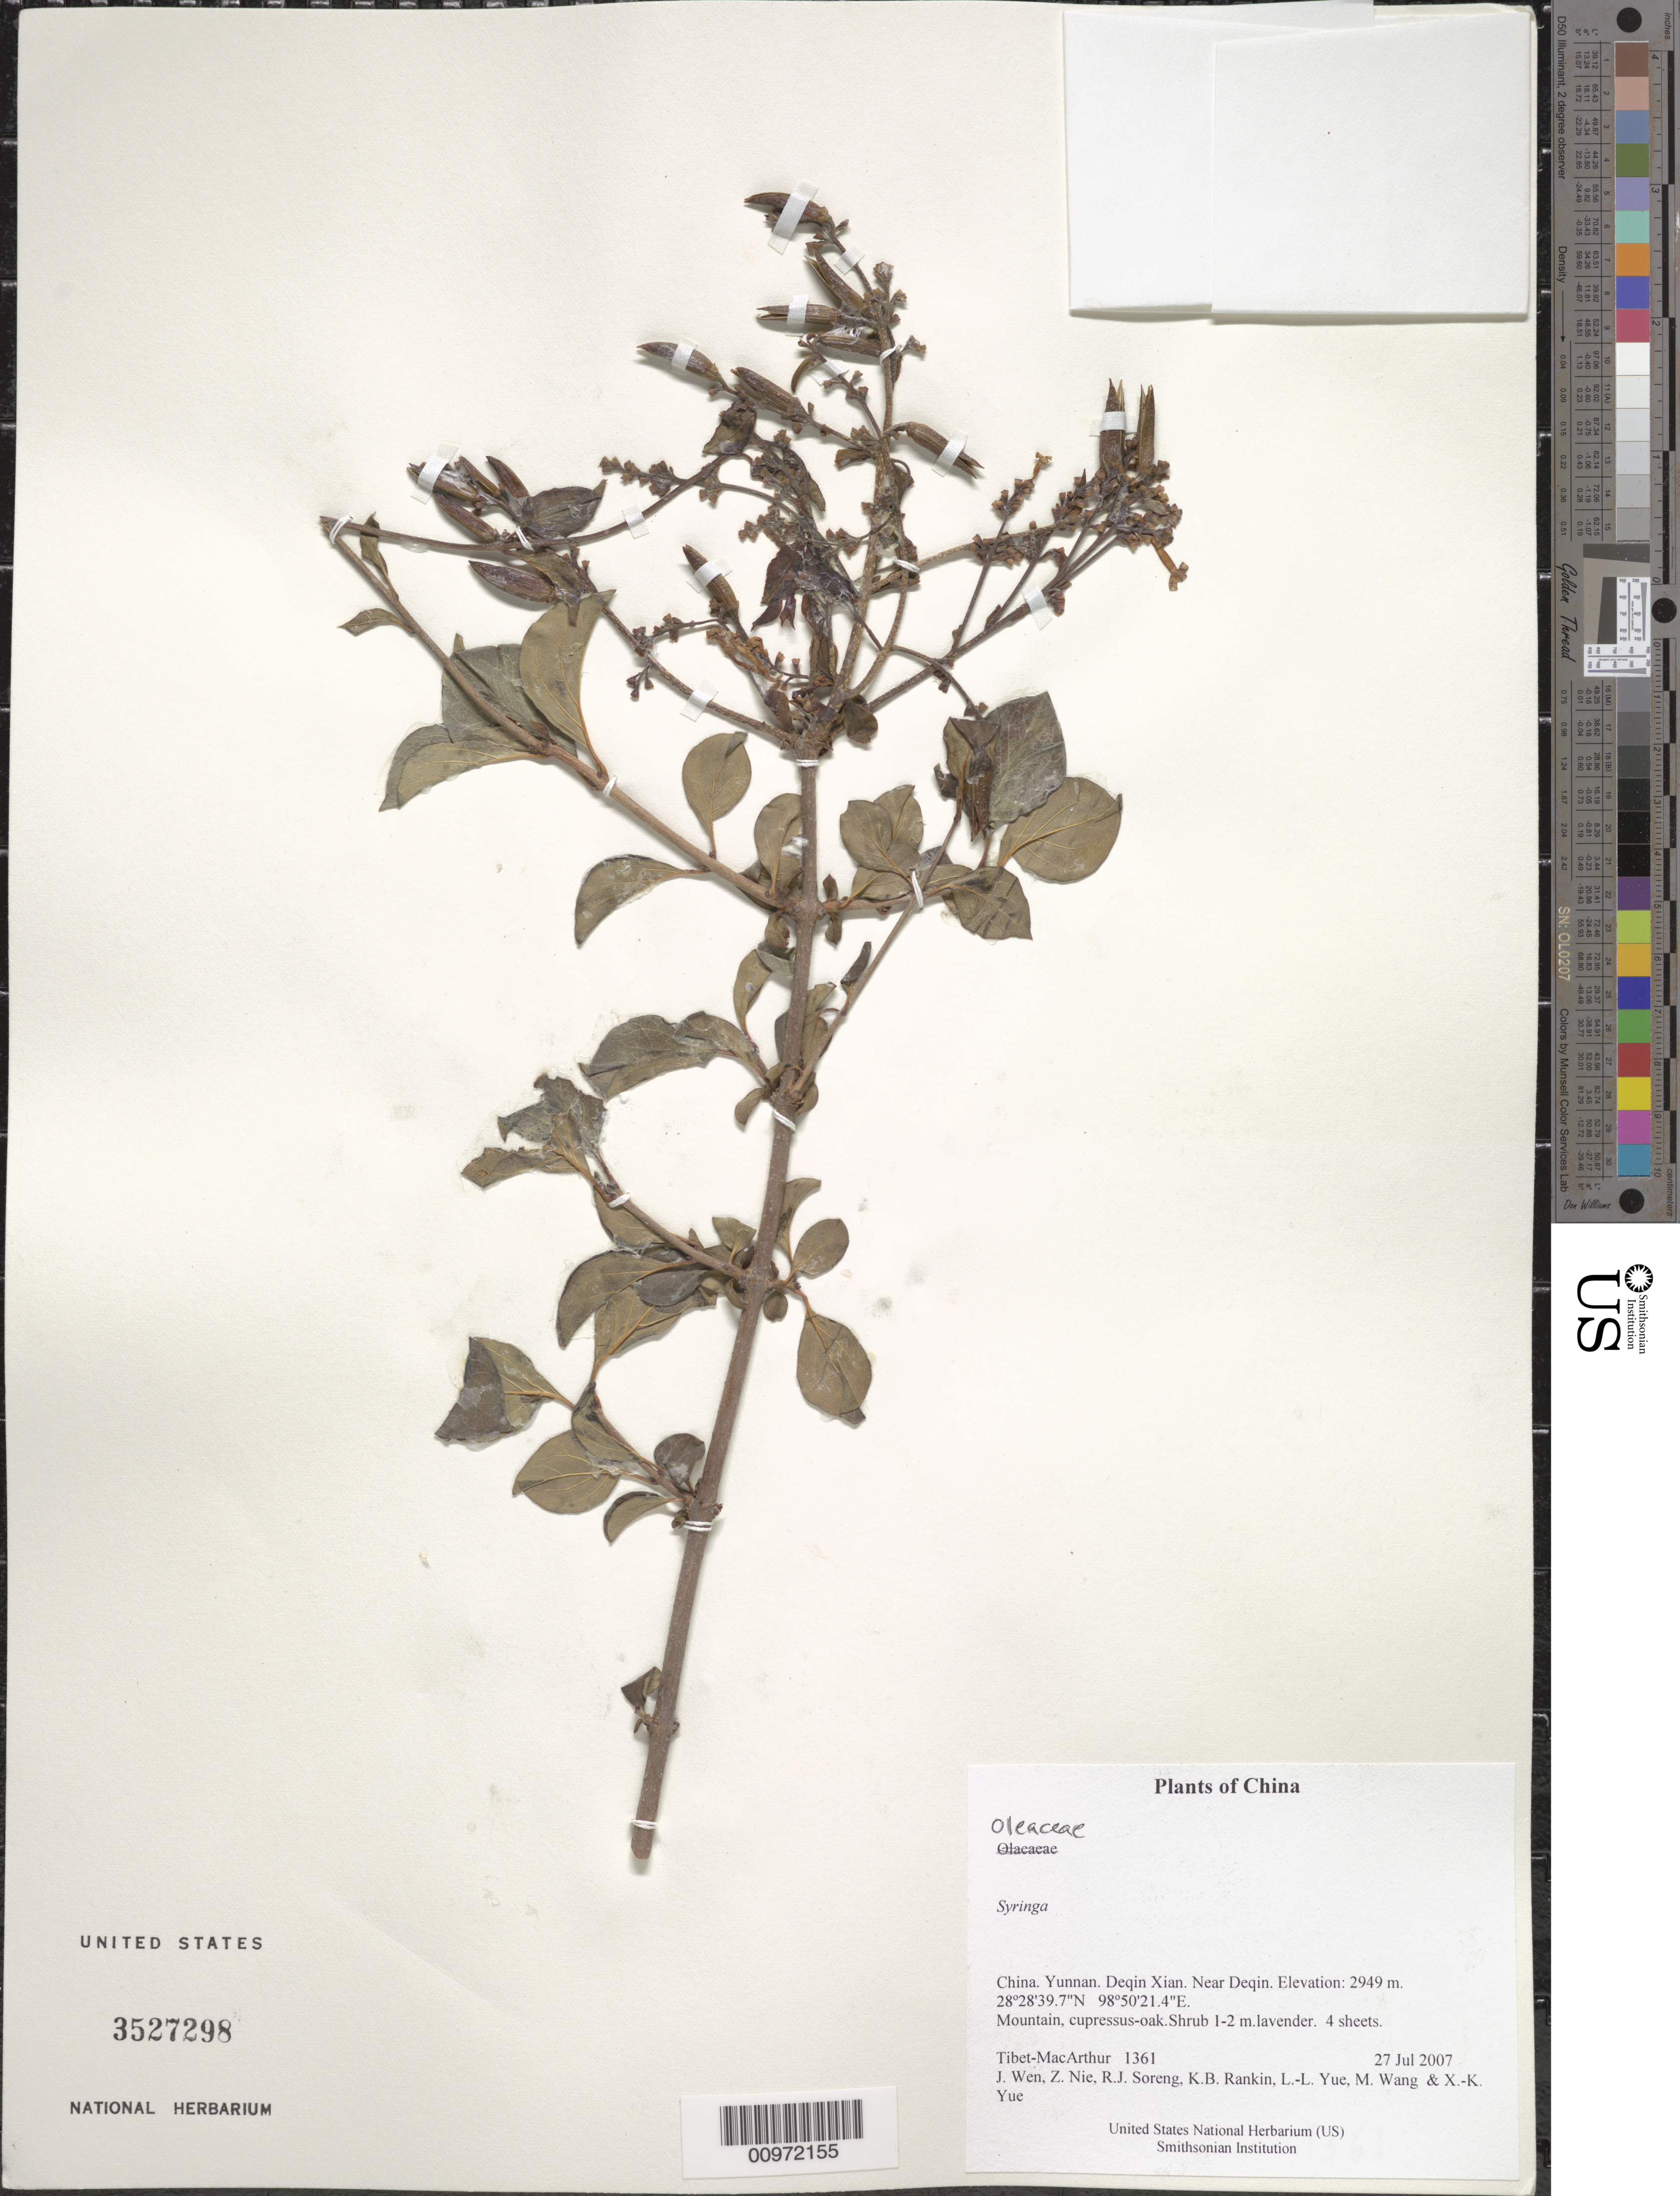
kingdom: Plantae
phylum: Tracheophyta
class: Magnoliopsida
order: Lamiales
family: Oleaceae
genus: Syringa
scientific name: Syringa sp.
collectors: Tibet-MacArthur, J. Wen, Z. Nie, R. J. Soreng, K. Rankin, L. Yue, M. Wang & X. Yue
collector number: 1361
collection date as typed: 27 Jul 2007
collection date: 2007-07-27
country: China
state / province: Yunnan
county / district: Deqin Xian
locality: Near Deqin.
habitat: Mountain, cupressus-oak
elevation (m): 2949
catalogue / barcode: US 3527298